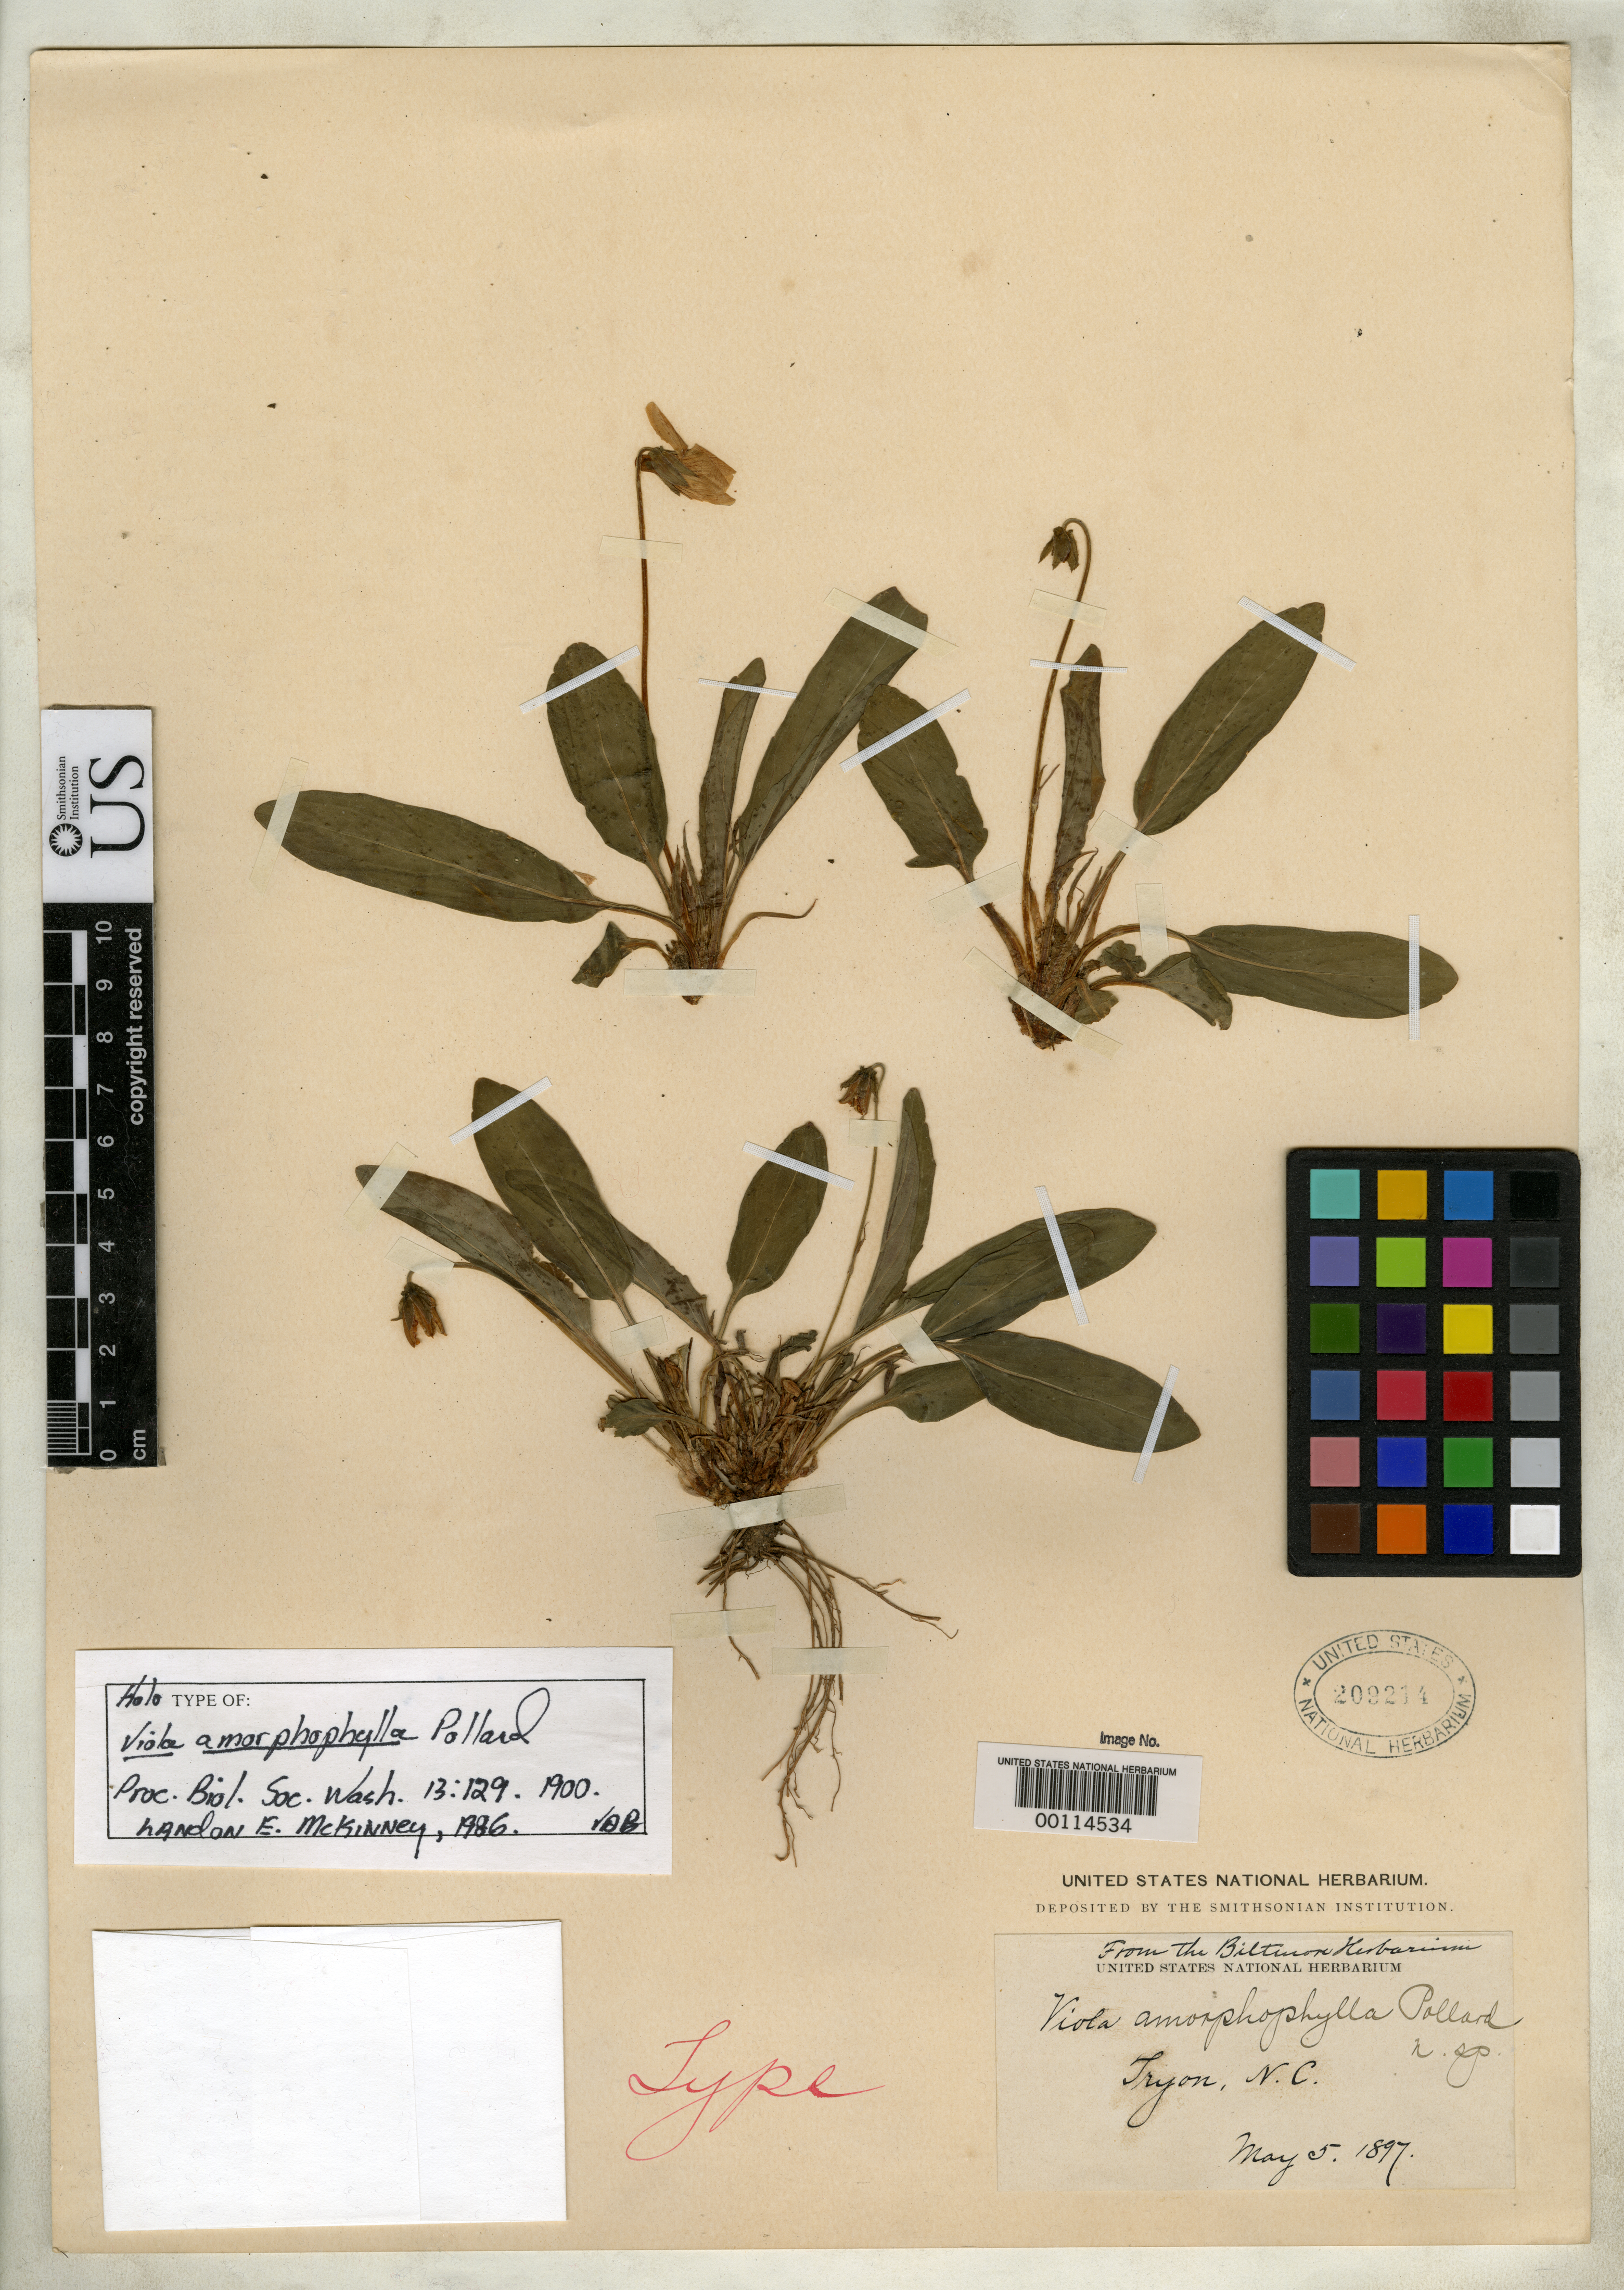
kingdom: Plantae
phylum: Tracheophyta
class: Magnoliopsida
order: Malpighiales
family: Violaceae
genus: Viola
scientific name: Viola amorphophylla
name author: Pollard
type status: Type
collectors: ex herb. Biltmore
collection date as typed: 05 May 1897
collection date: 1897-05-05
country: United States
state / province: North Carolina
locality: Tryon.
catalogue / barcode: US 209214